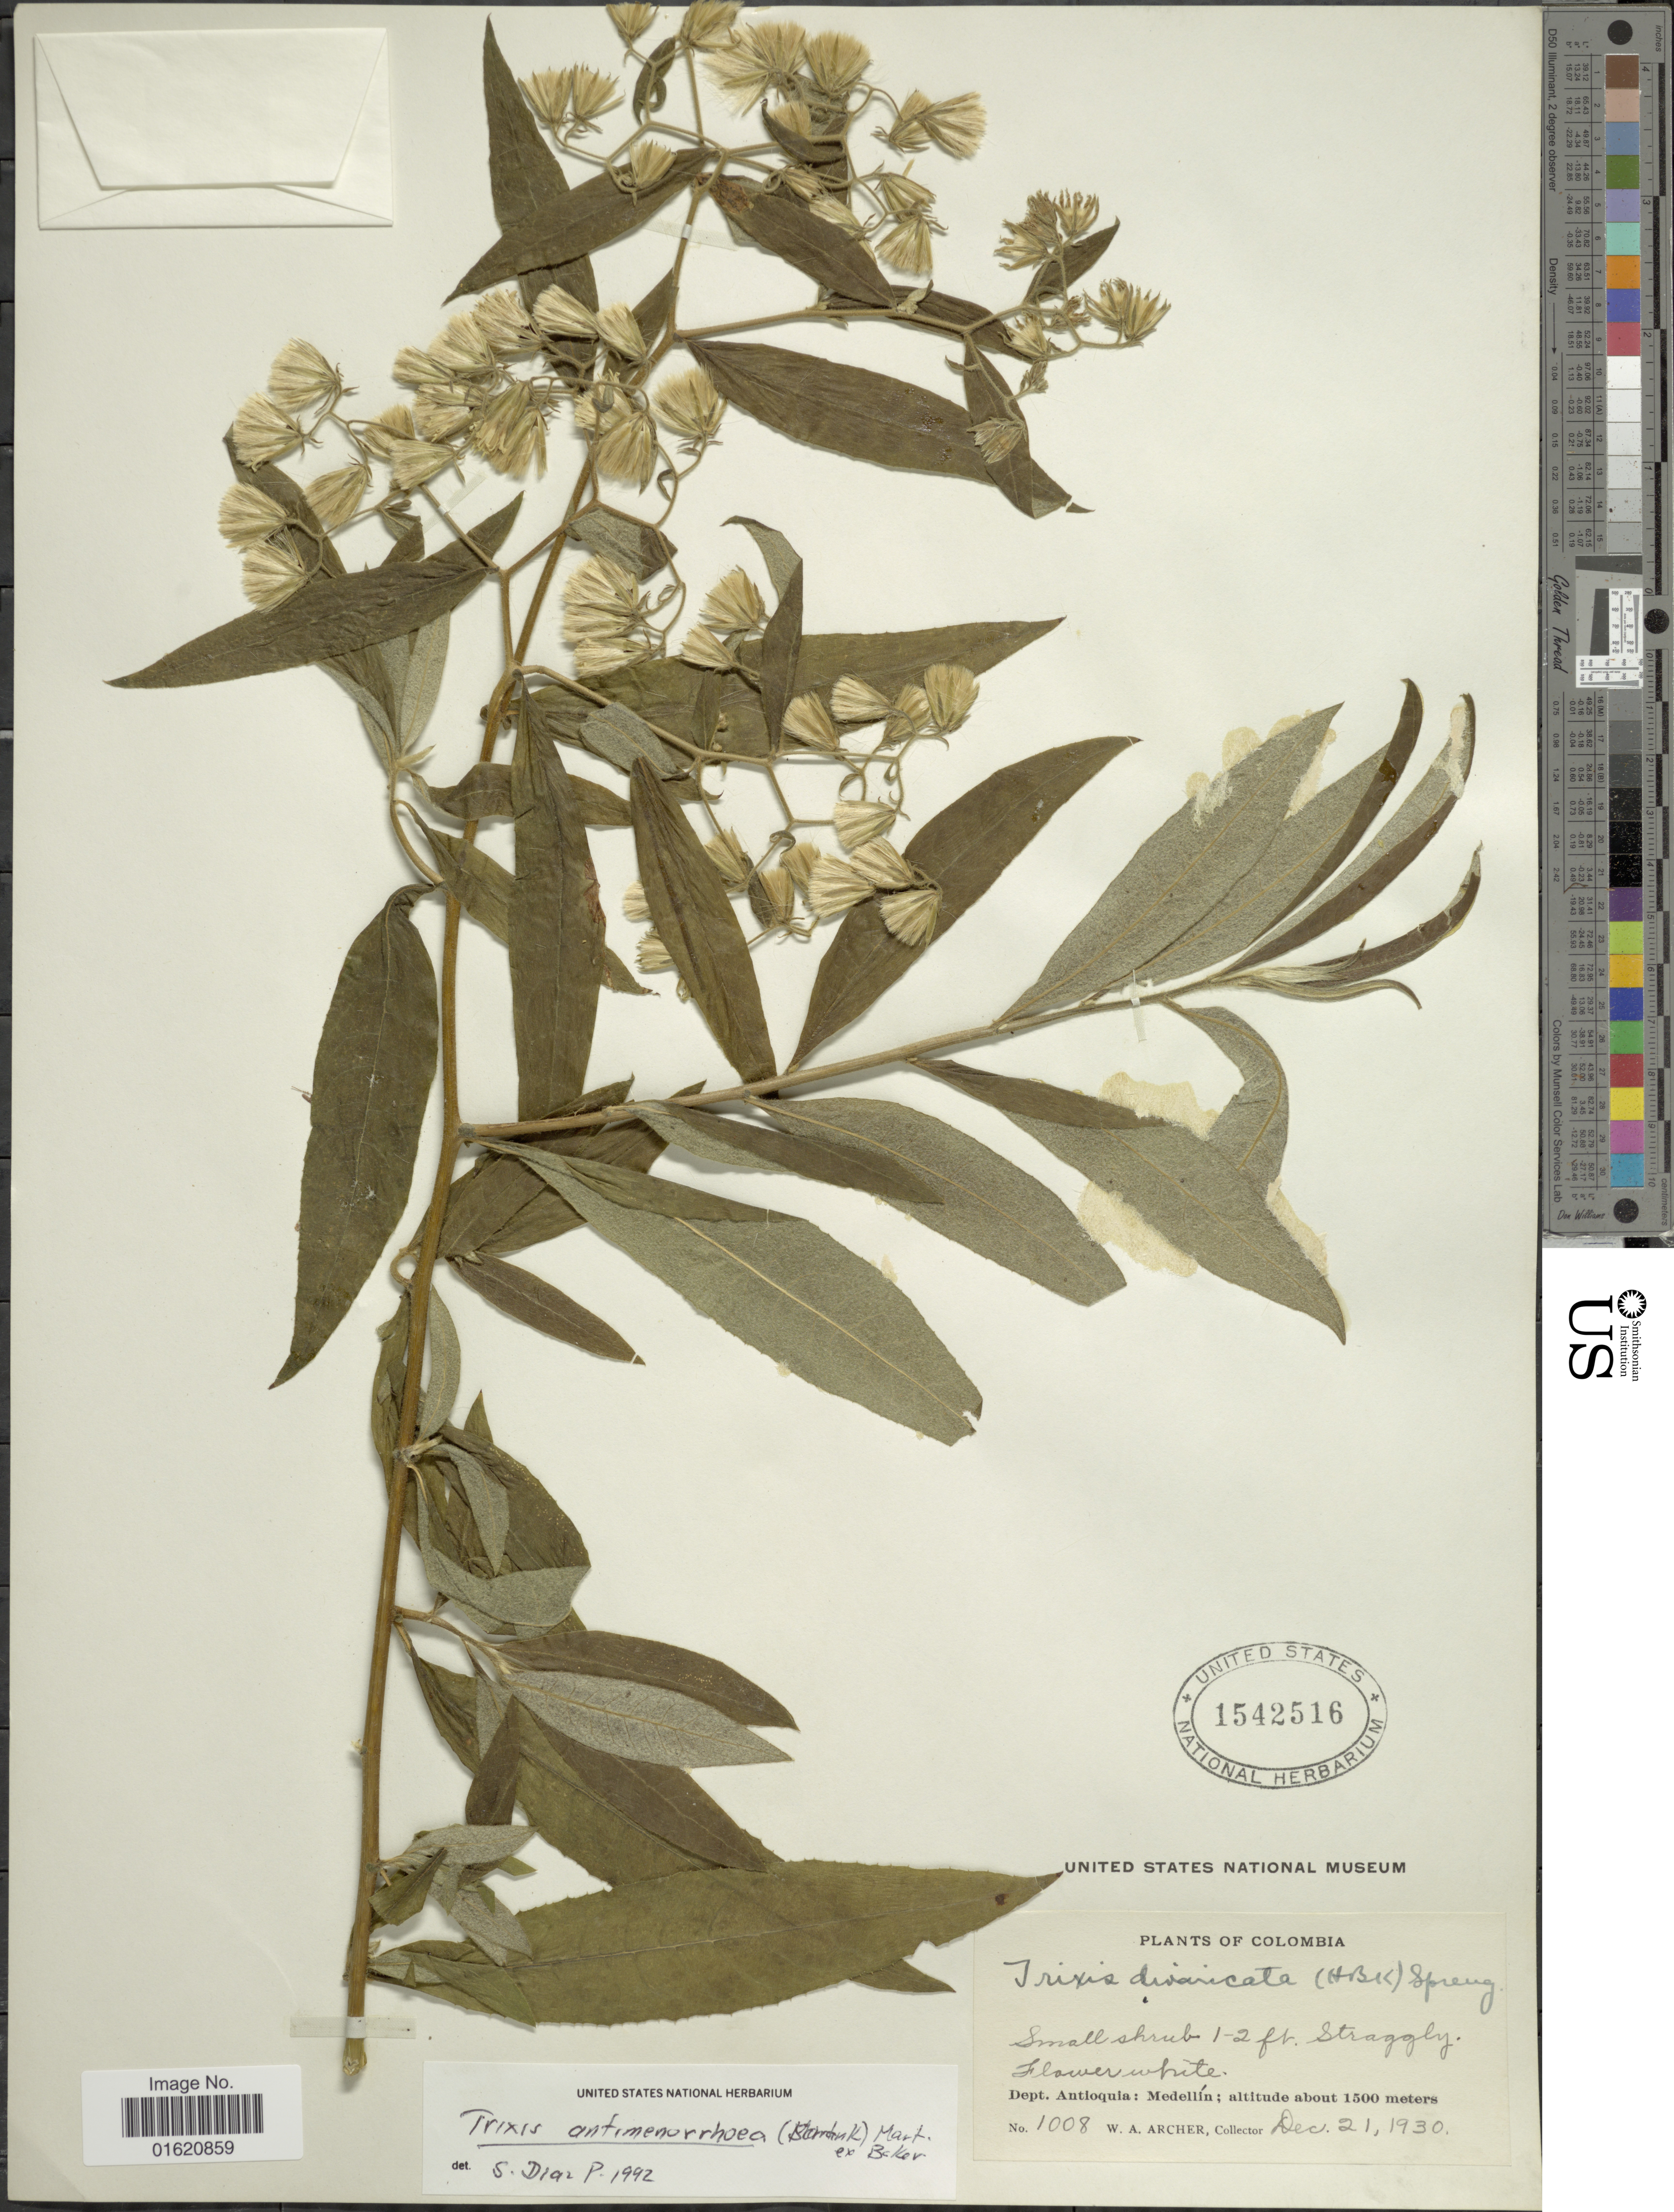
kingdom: Plantae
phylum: Tracheophyta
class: Magnoliopsida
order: Asterales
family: Asteraceae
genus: Trixis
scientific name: Trixis antimenorrhoea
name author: (Schrank) Mart. ex Kuntze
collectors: W. A. Archer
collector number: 1008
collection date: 1930-12-21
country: Colombia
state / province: Antioquia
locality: Medllín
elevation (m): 1500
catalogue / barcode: US 1542516